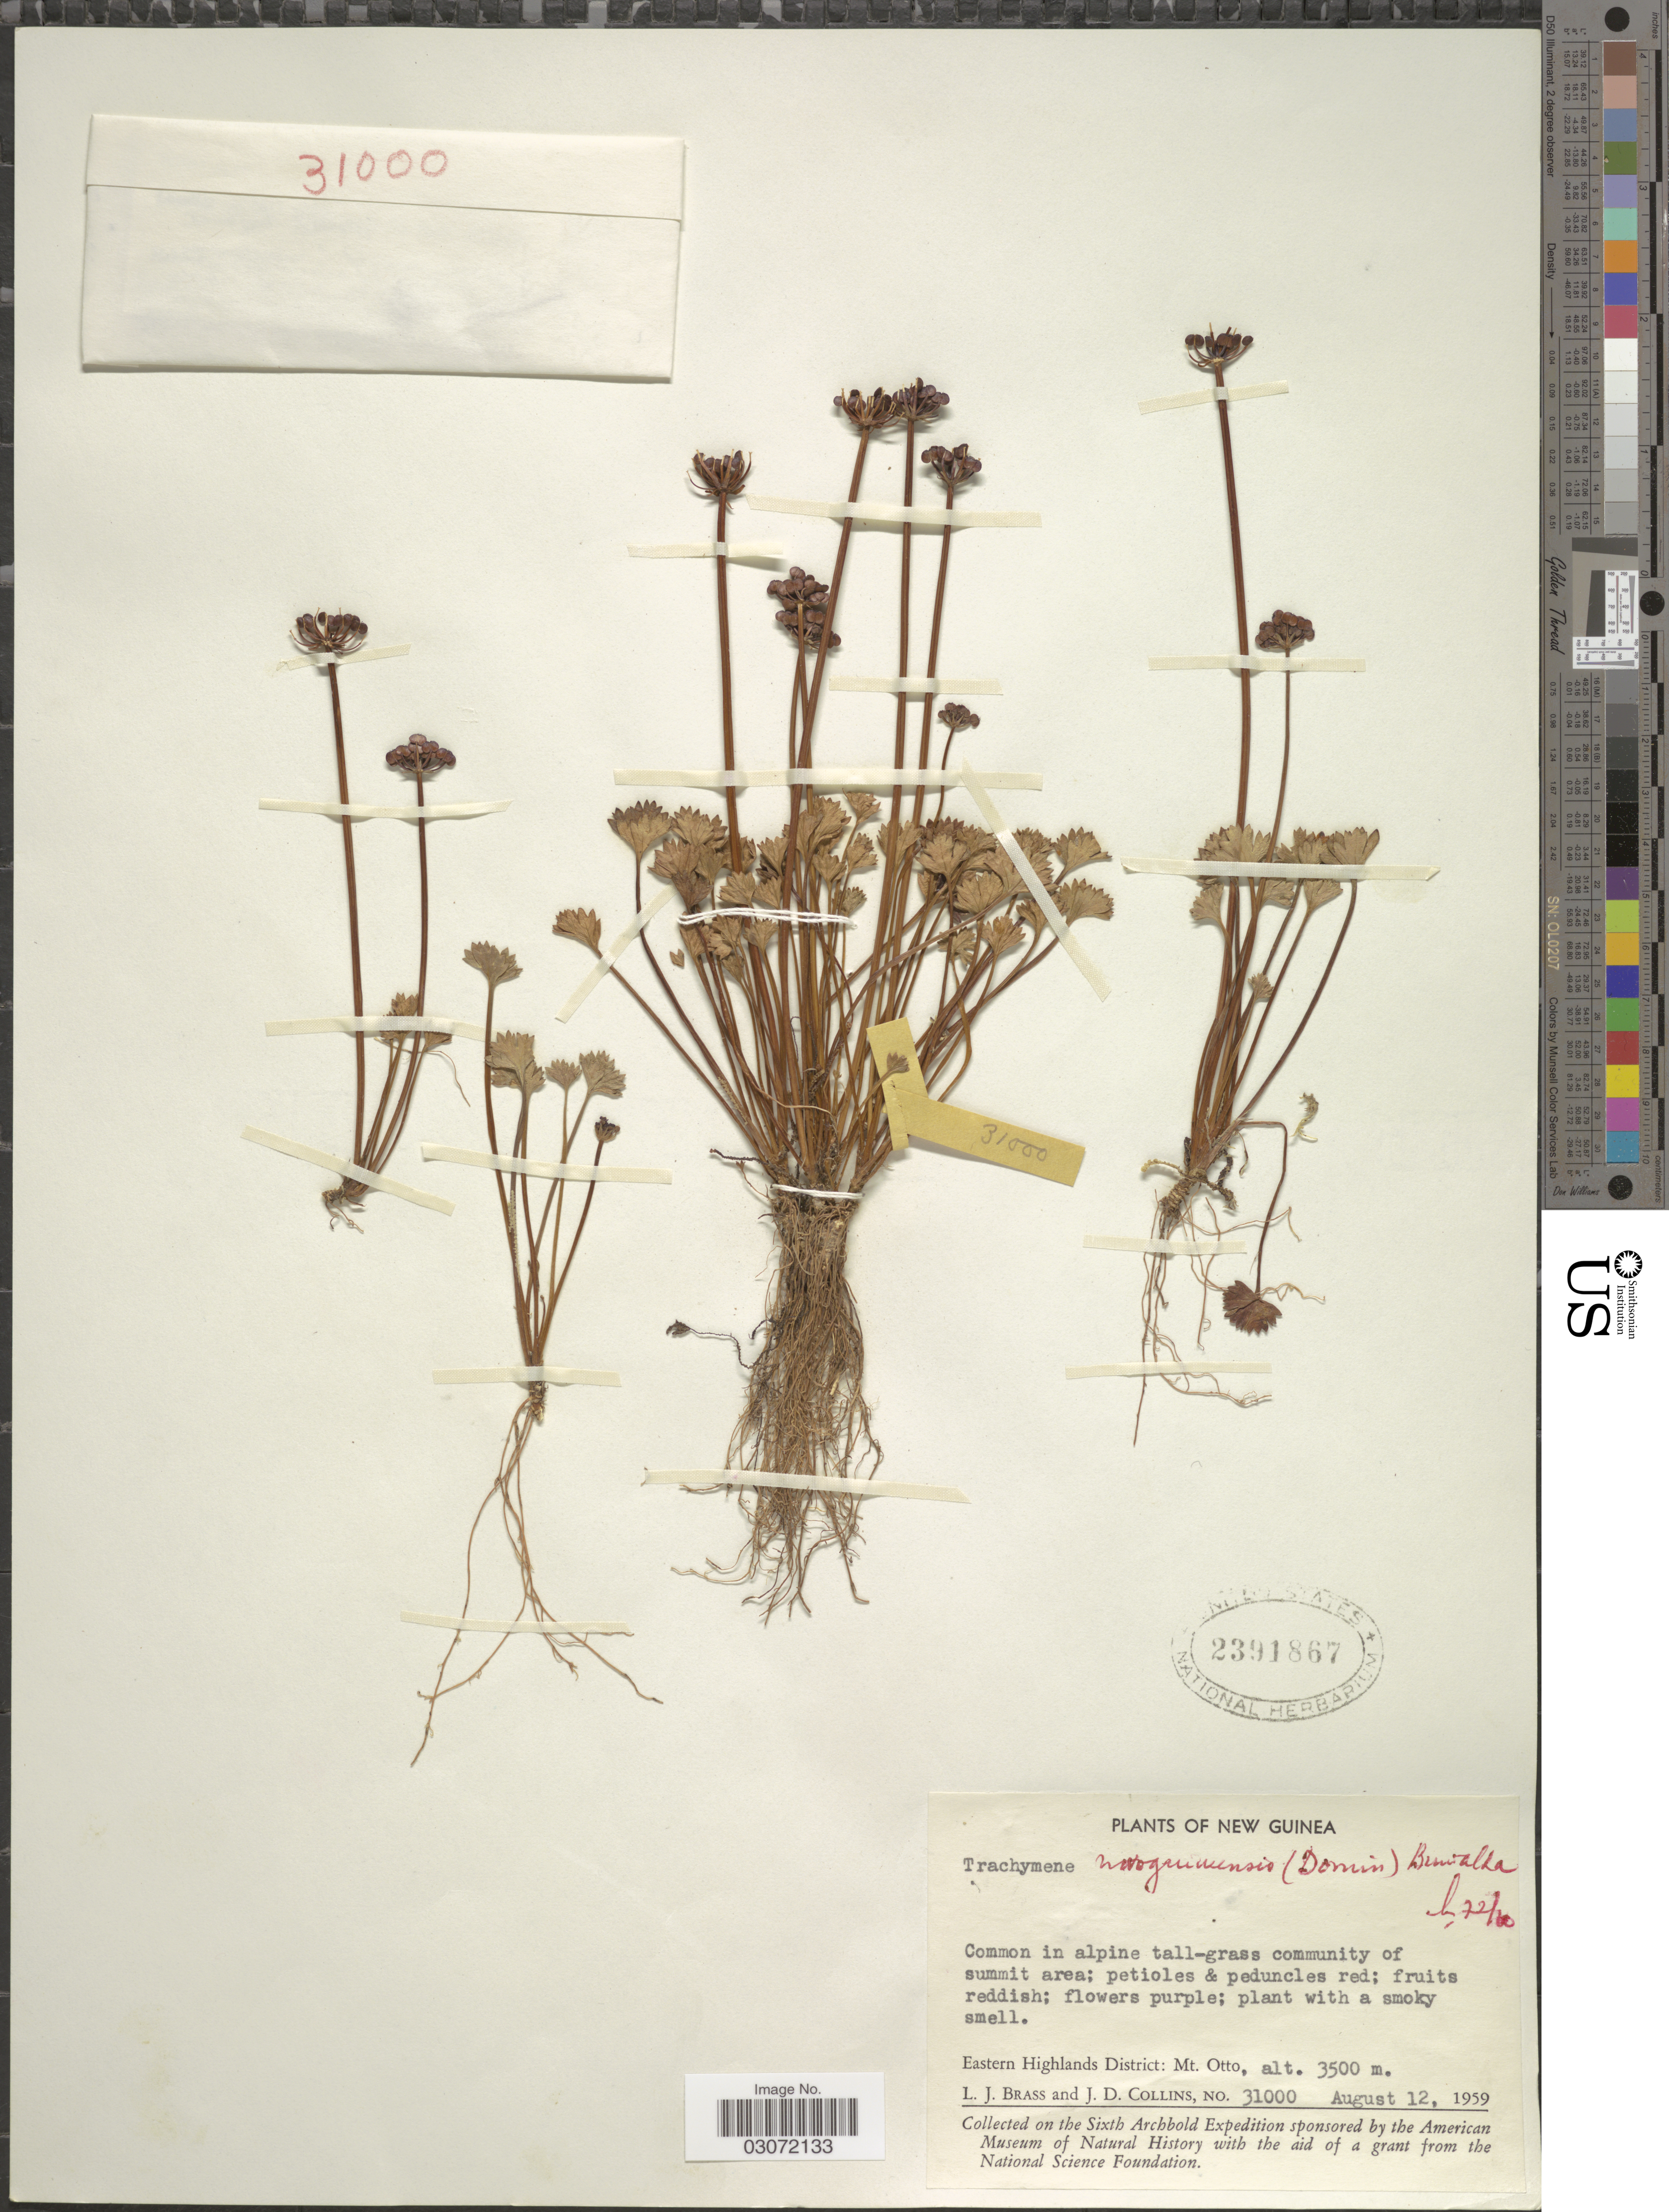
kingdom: Plantae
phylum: Tracheophyta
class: Magnoliopsida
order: Apiales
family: Araliaceae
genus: Trachymene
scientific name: Trachymene novoguineensis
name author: (Domin) Buwalda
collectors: L. J. Brass & J. Collins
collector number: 31000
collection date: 1959-08-12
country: Papua New Guinea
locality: New Guinea. Eastern Highlands District: Mt. Otto.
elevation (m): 3500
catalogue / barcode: US 2391867